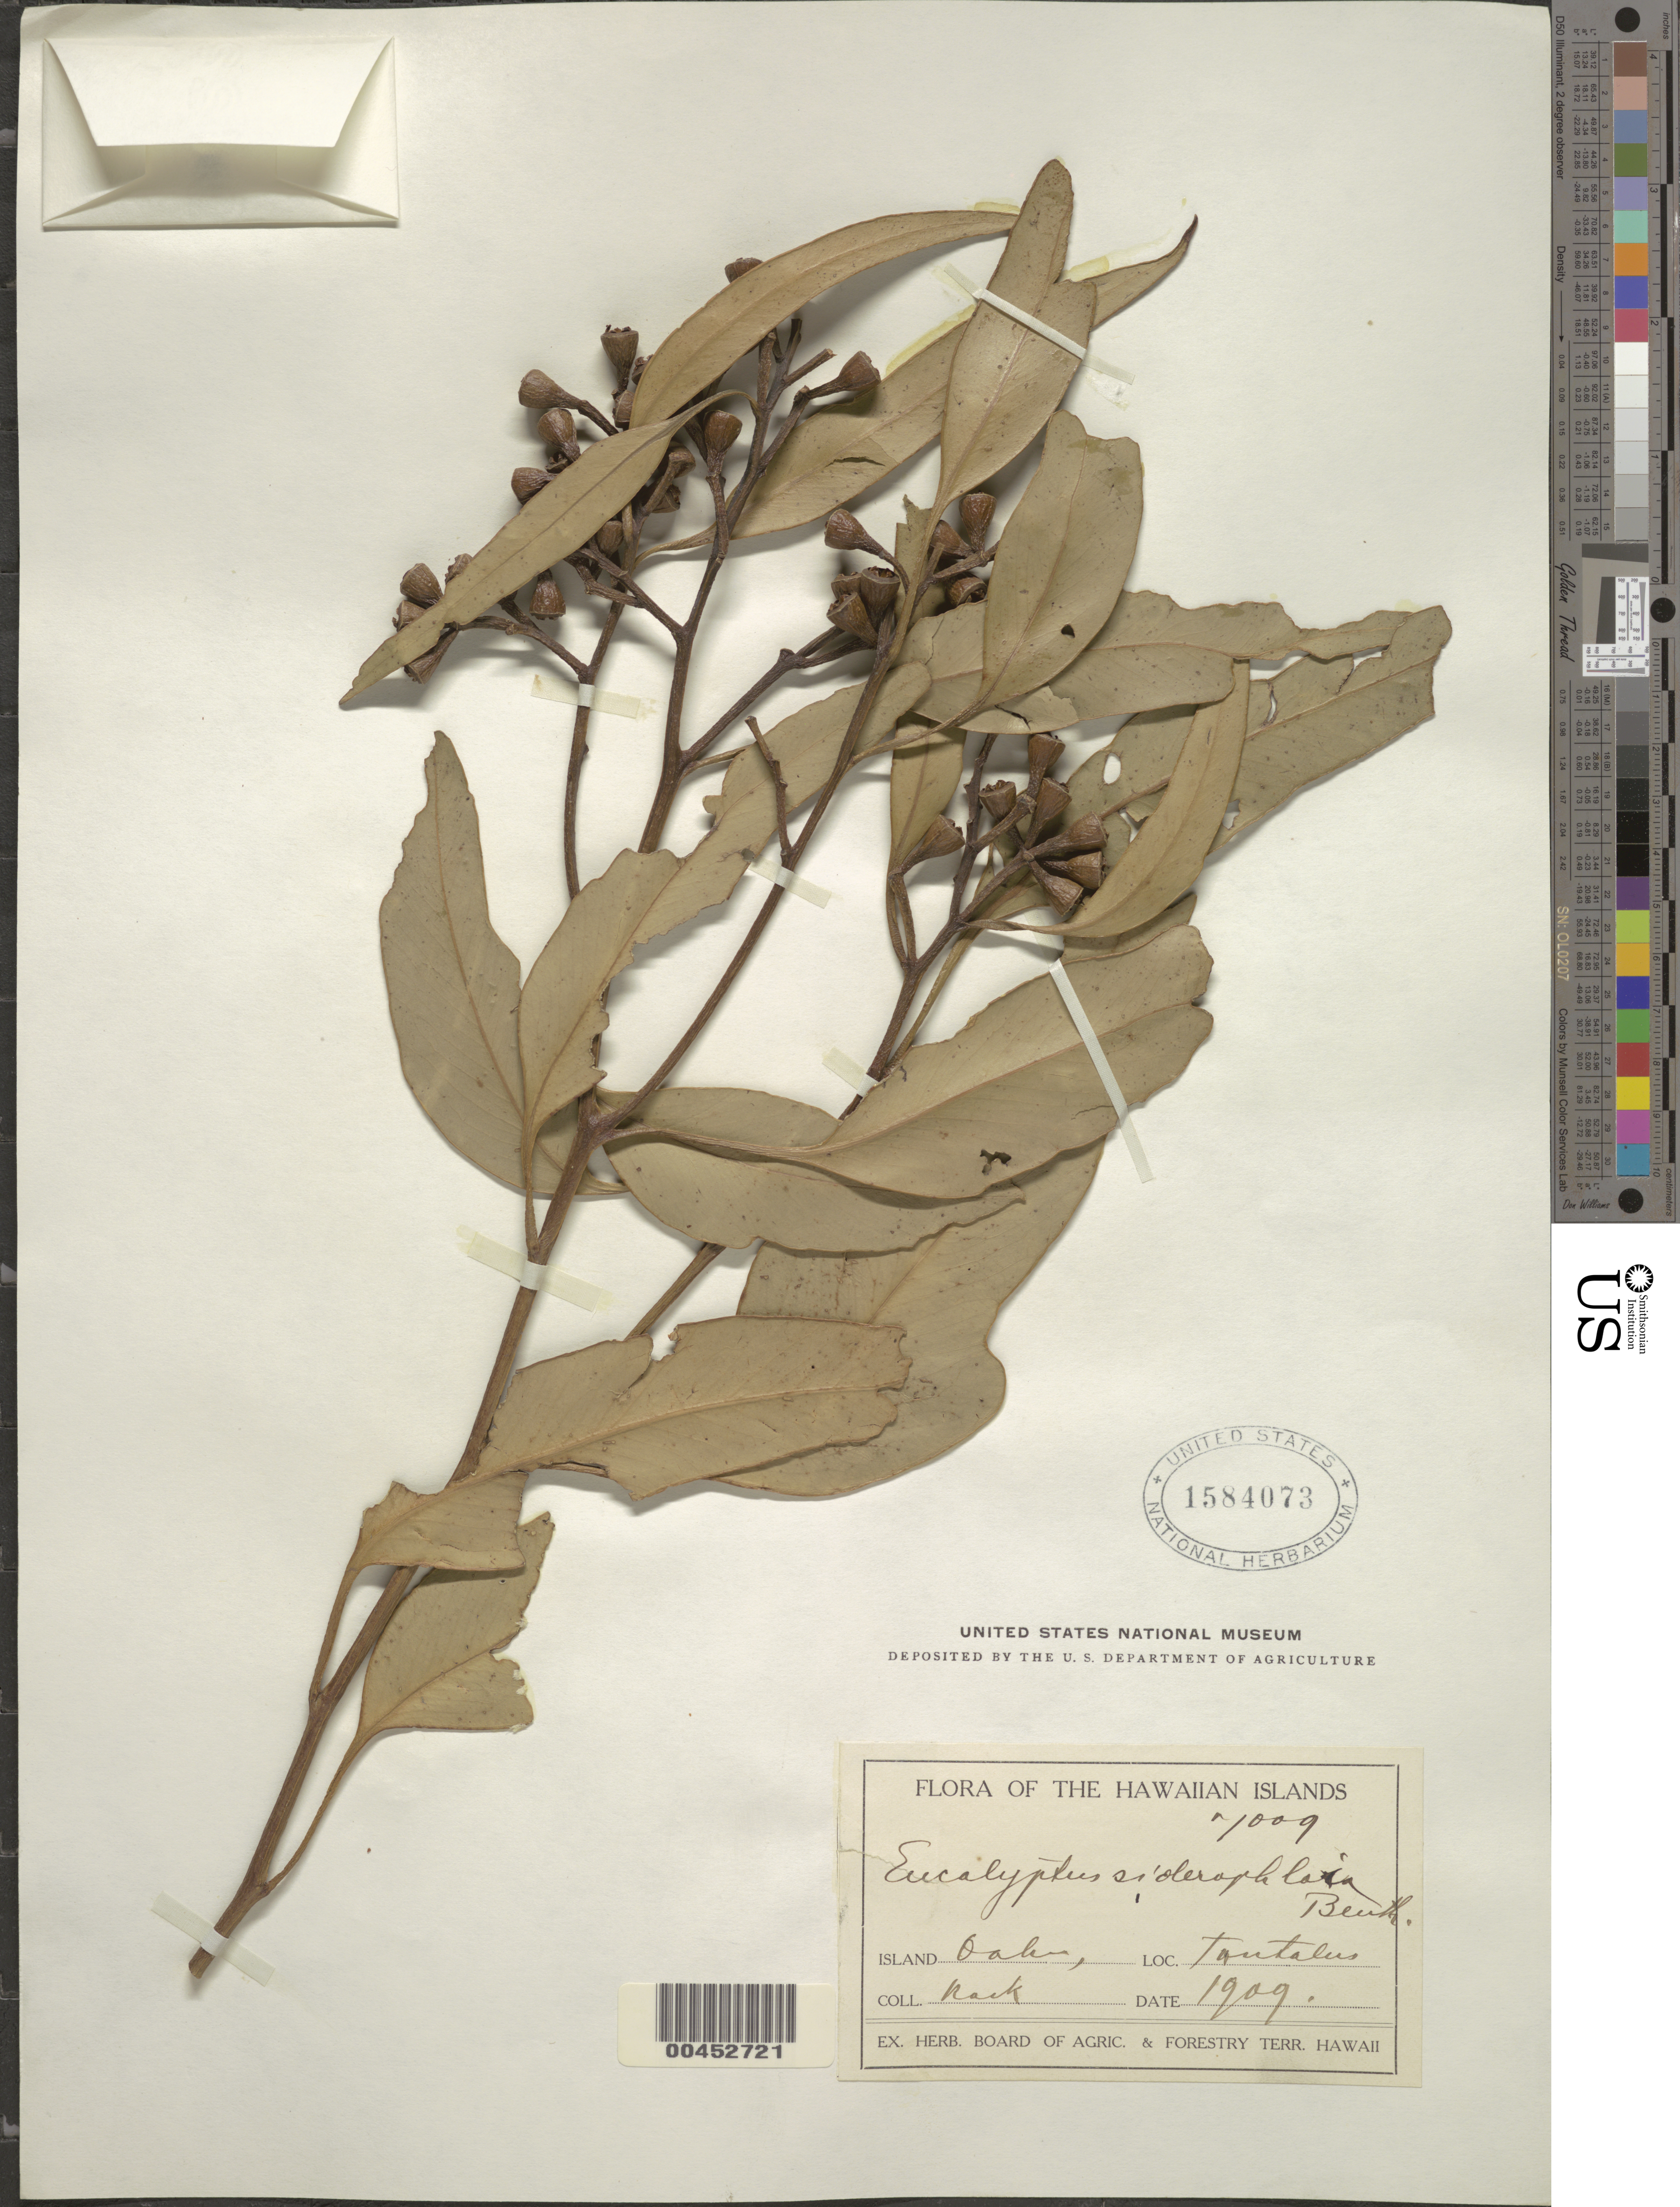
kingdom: Plantae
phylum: Tracheophyta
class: Magnoliopsida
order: Myrtales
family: Myrtaceae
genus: Eucalyptus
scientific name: Eucalyptus siderophloia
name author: Benth.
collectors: J. F. Rock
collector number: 7009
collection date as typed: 1909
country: United States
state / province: Hawaii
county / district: Honolulu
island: Oahu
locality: Tantalus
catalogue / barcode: US 1584073